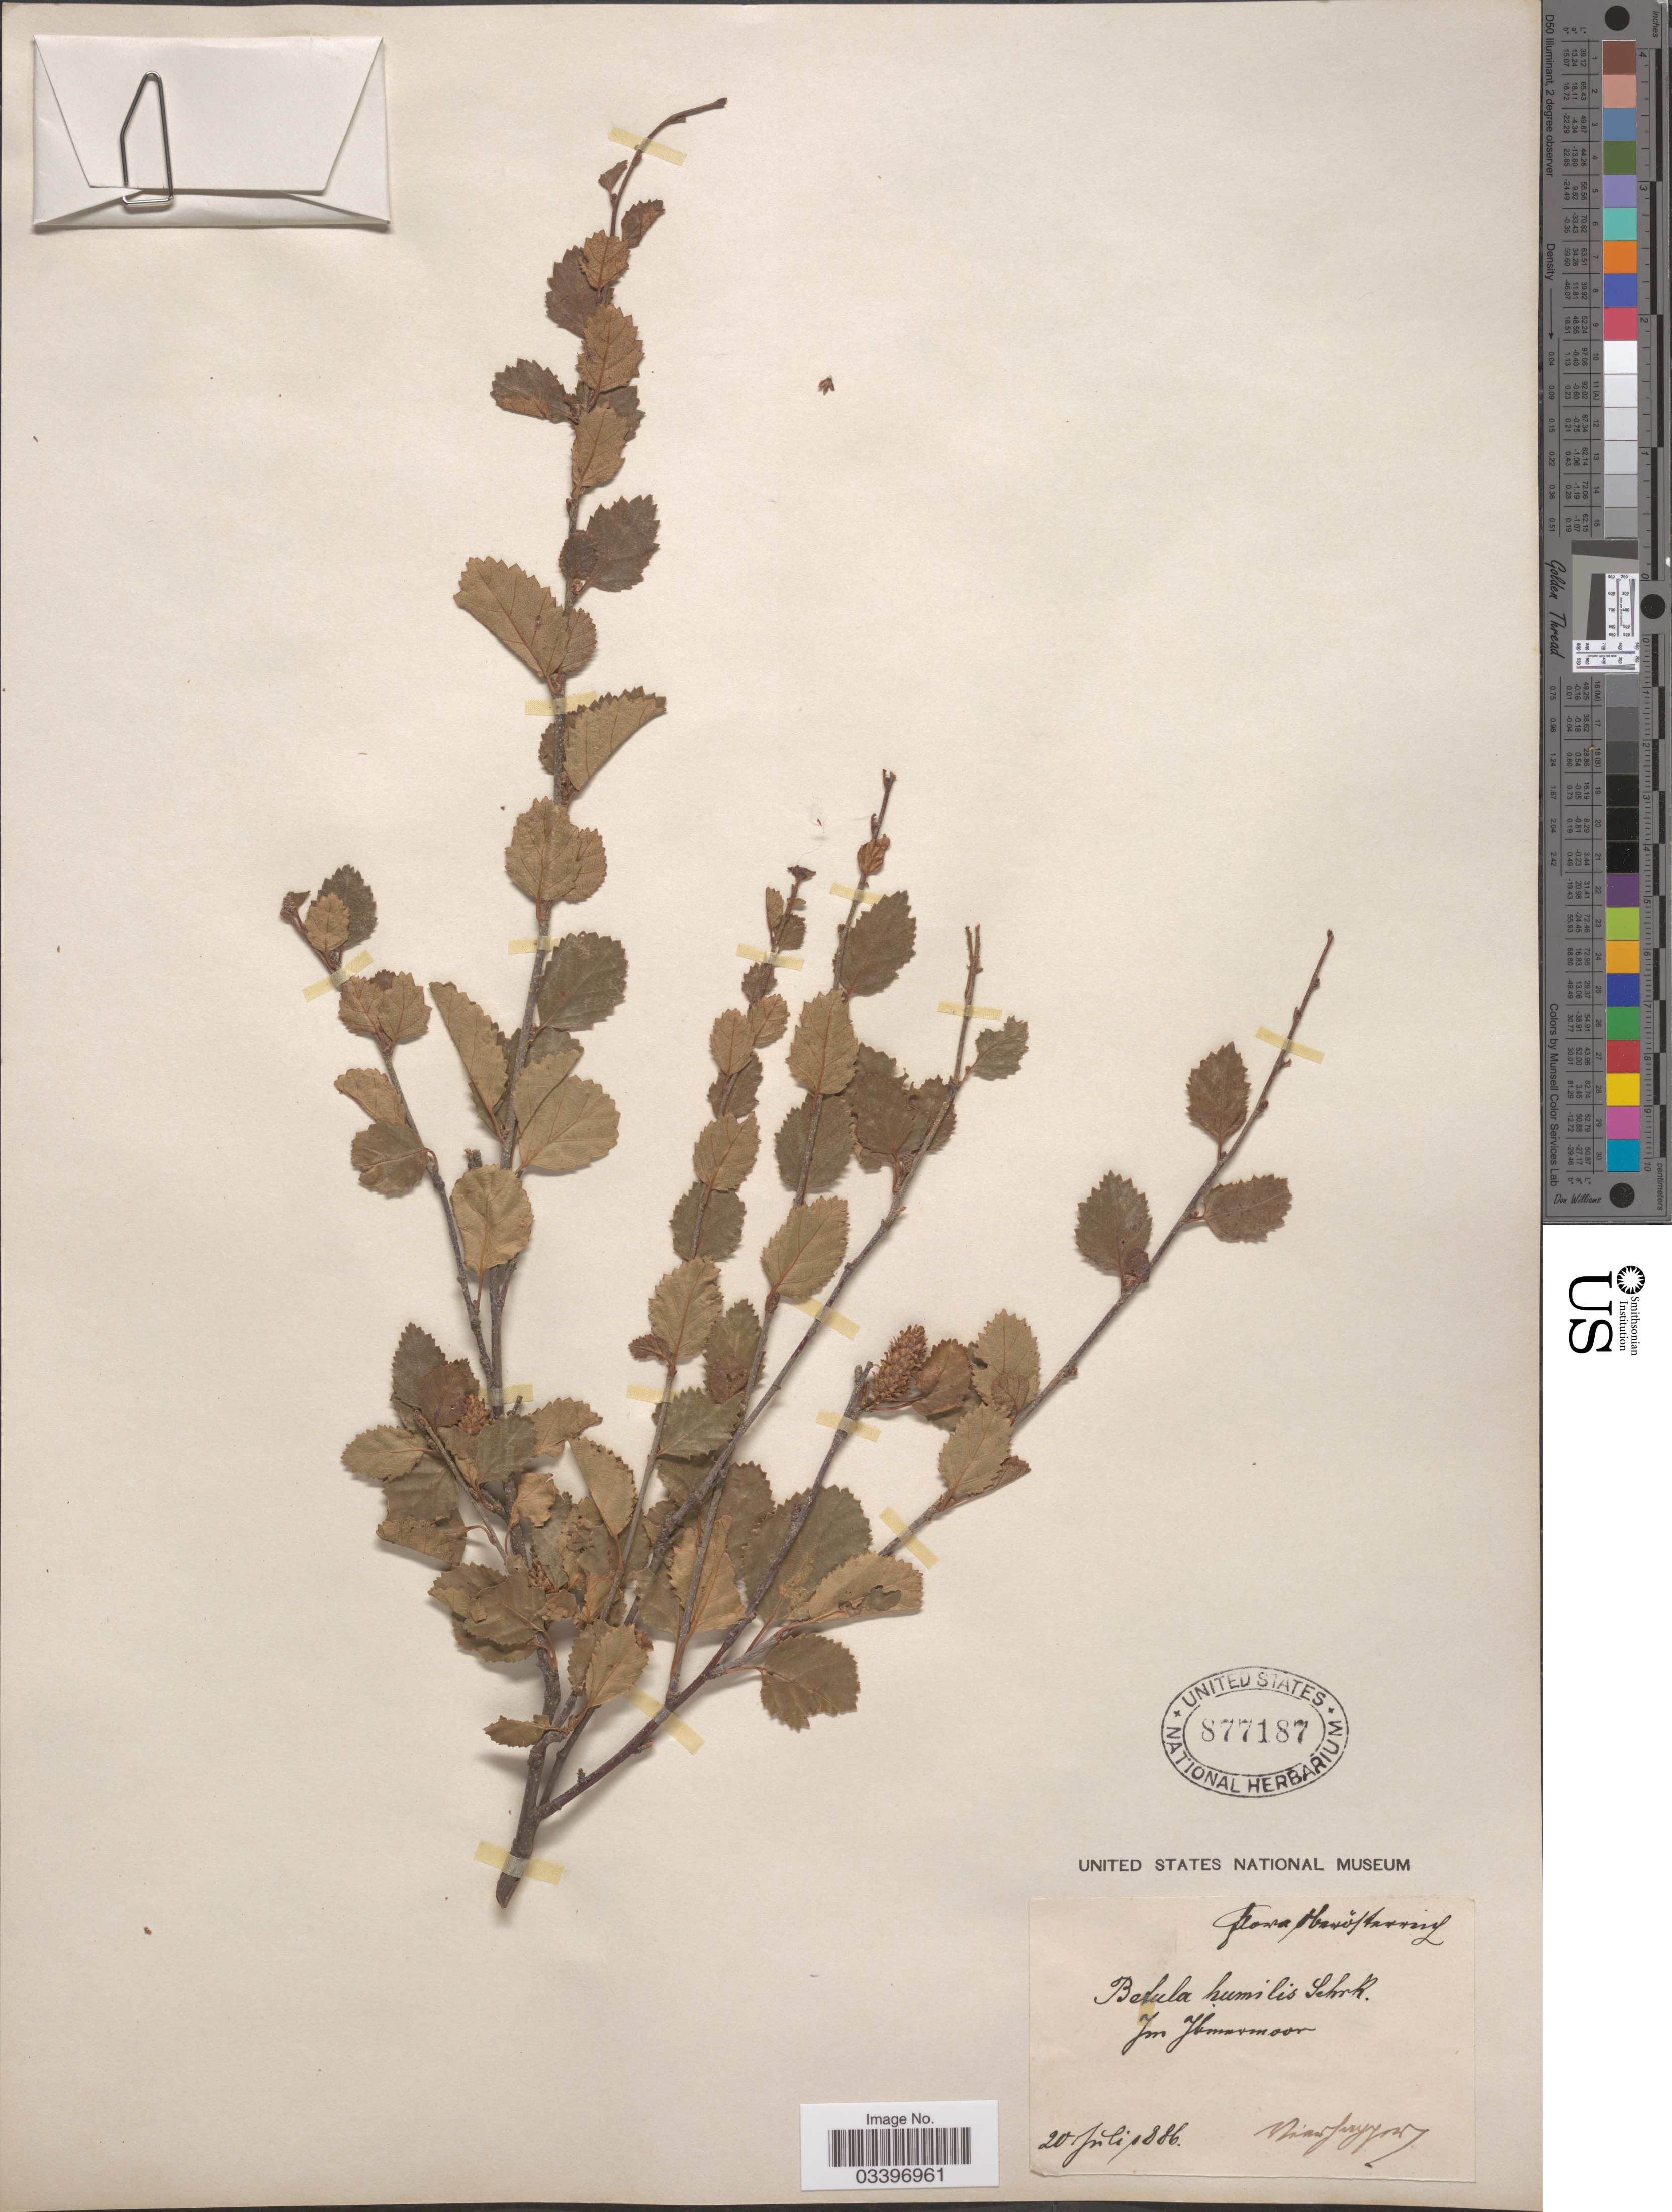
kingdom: Plantae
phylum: Tracheophyta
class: Magnoliopsida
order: Fagales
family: Betulaceae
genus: Betula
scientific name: Betula humilis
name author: Schrank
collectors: F. Vierhapper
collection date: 1886-07-20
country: Austria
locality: Flora Oberösterreich.Im Ibmermoor.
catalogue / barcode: US 877187